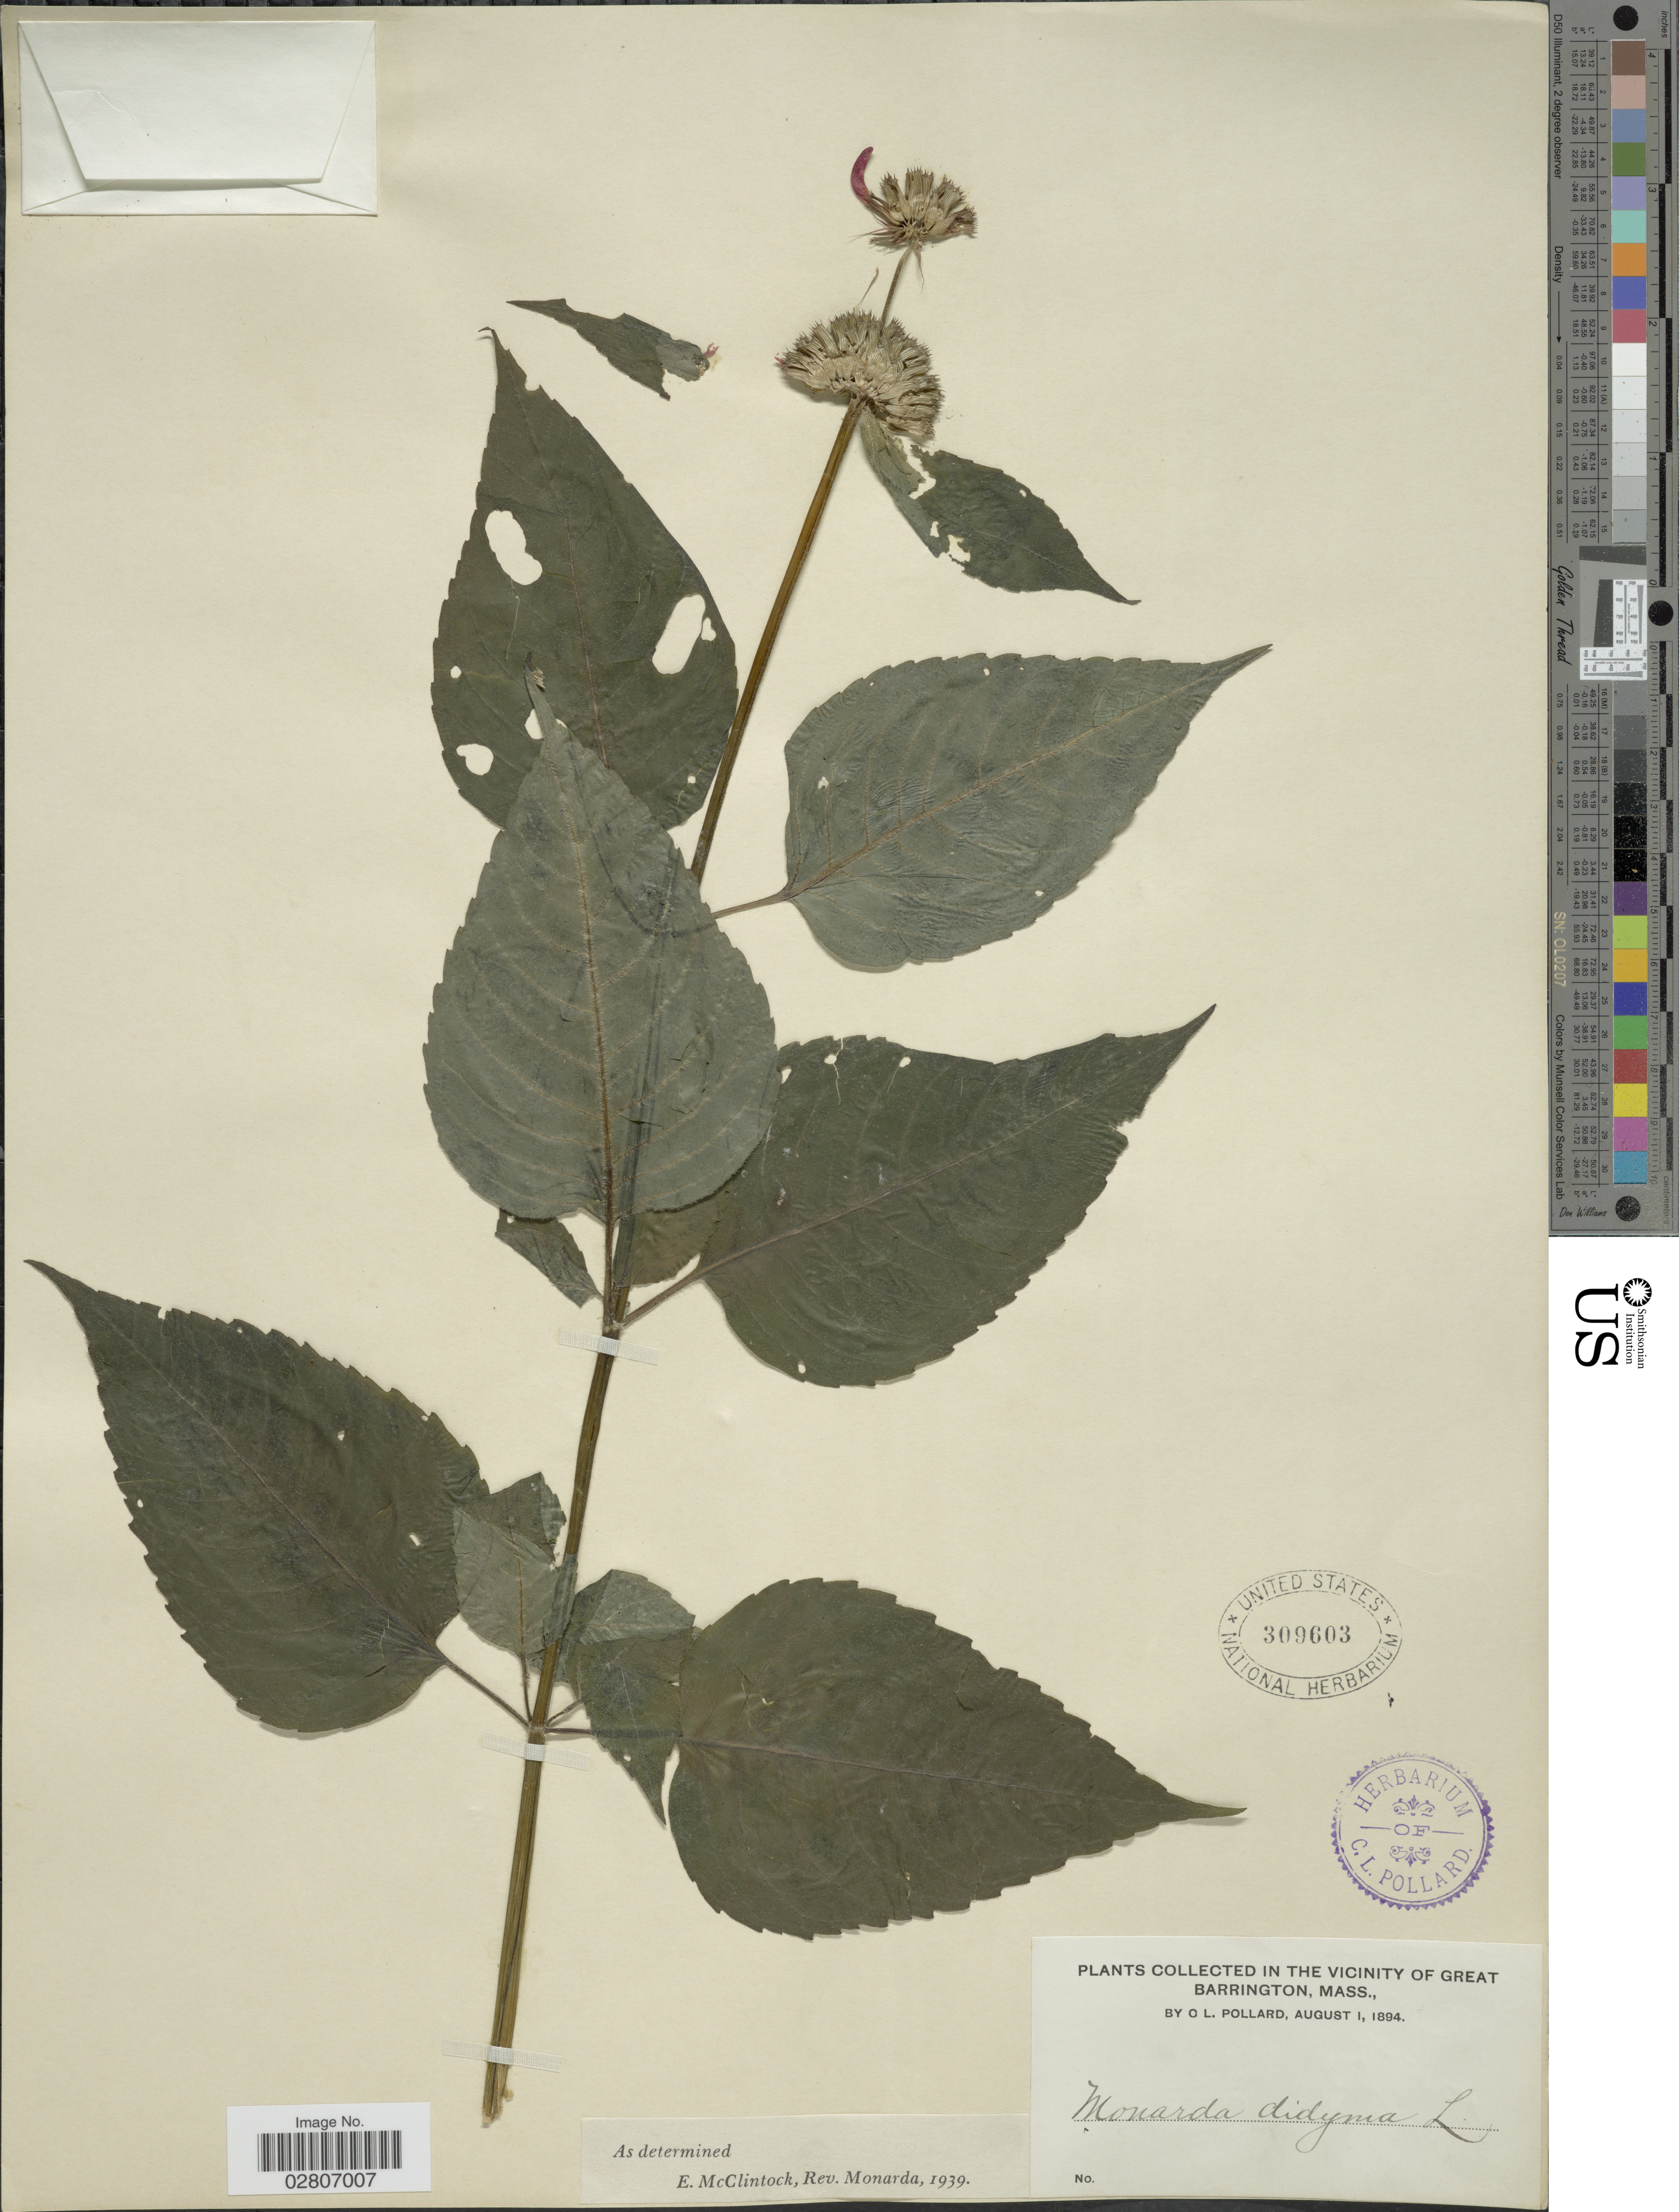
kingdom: Plantae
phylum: Tracheophyta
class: Magnoliopsida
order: Lamiales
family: Lamiaceae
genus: Monarda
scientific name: Monarda didyma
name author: L.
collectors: C. L. Pollard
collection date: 1894-08-01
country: United States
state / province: Massachusetts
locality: In the Vicinity of Great Barrington.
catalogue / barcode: US 309603